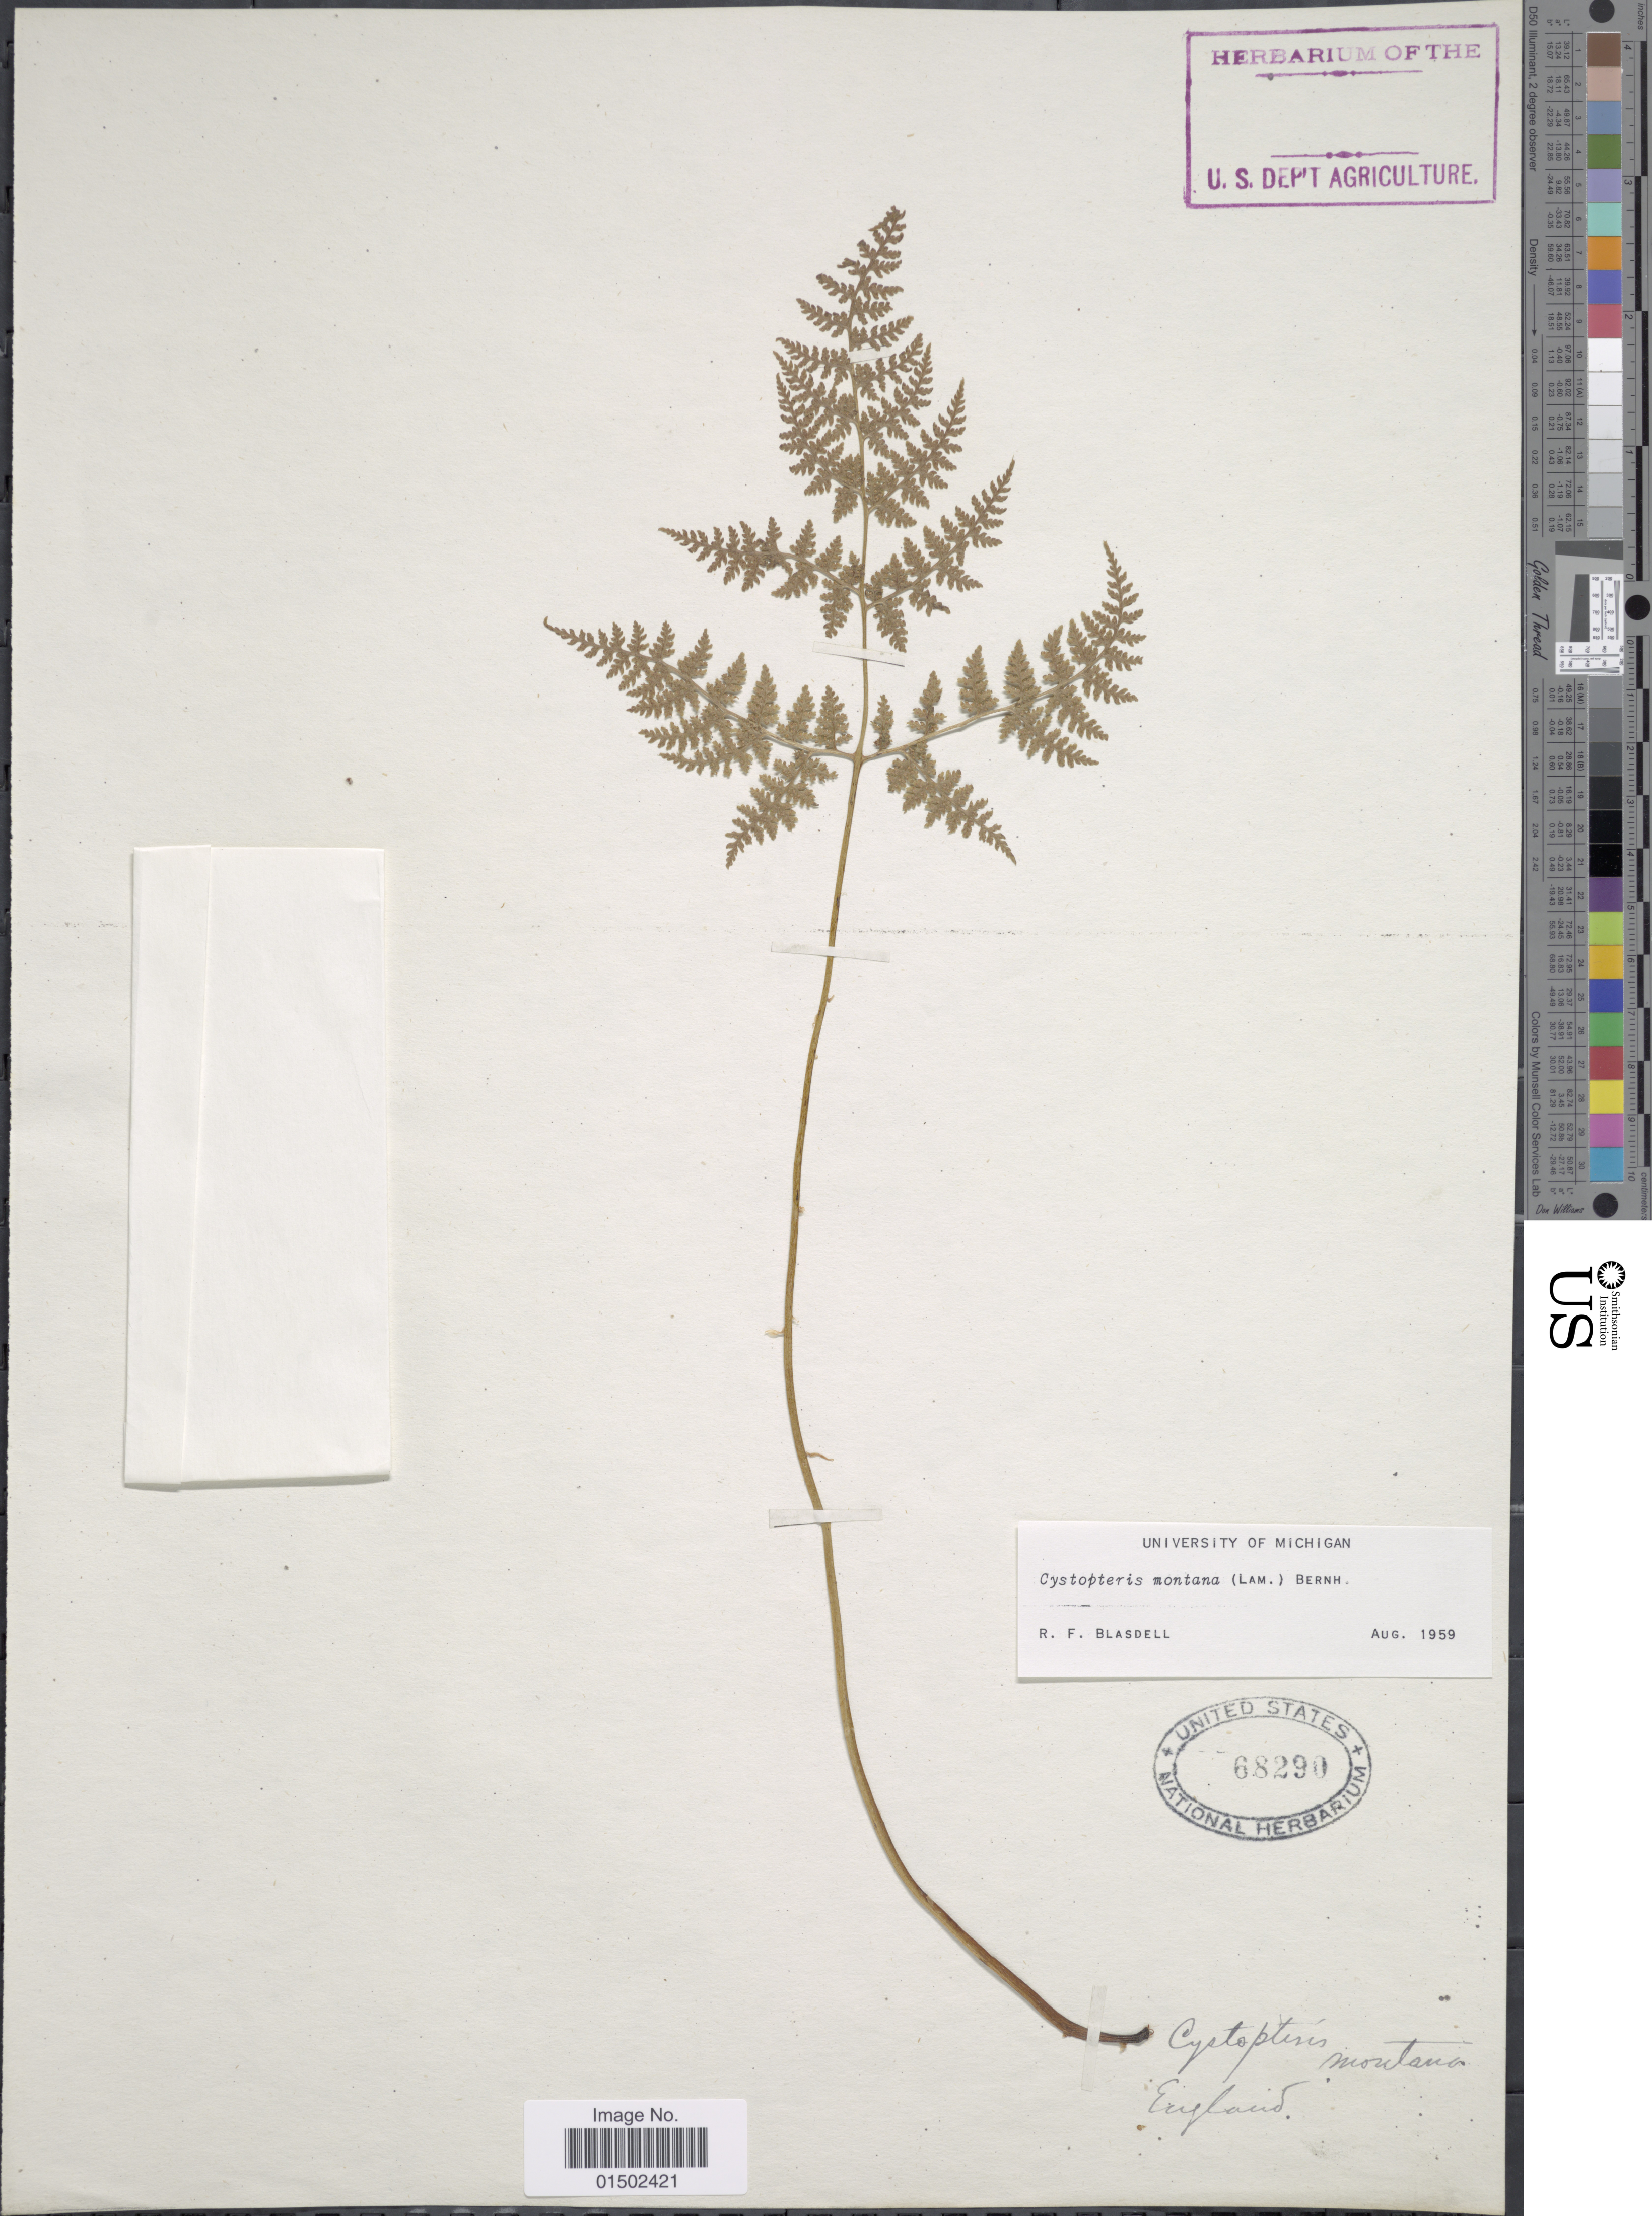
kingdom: Plantae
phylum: Tracheophyta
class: Polypodiopsida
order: Polypodiales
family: Cystopteridaceae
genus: Cystopteris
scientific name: Cystopteris montana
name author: (Lam.) Desv.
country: United Kingdom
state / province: England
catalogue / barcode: US 68290